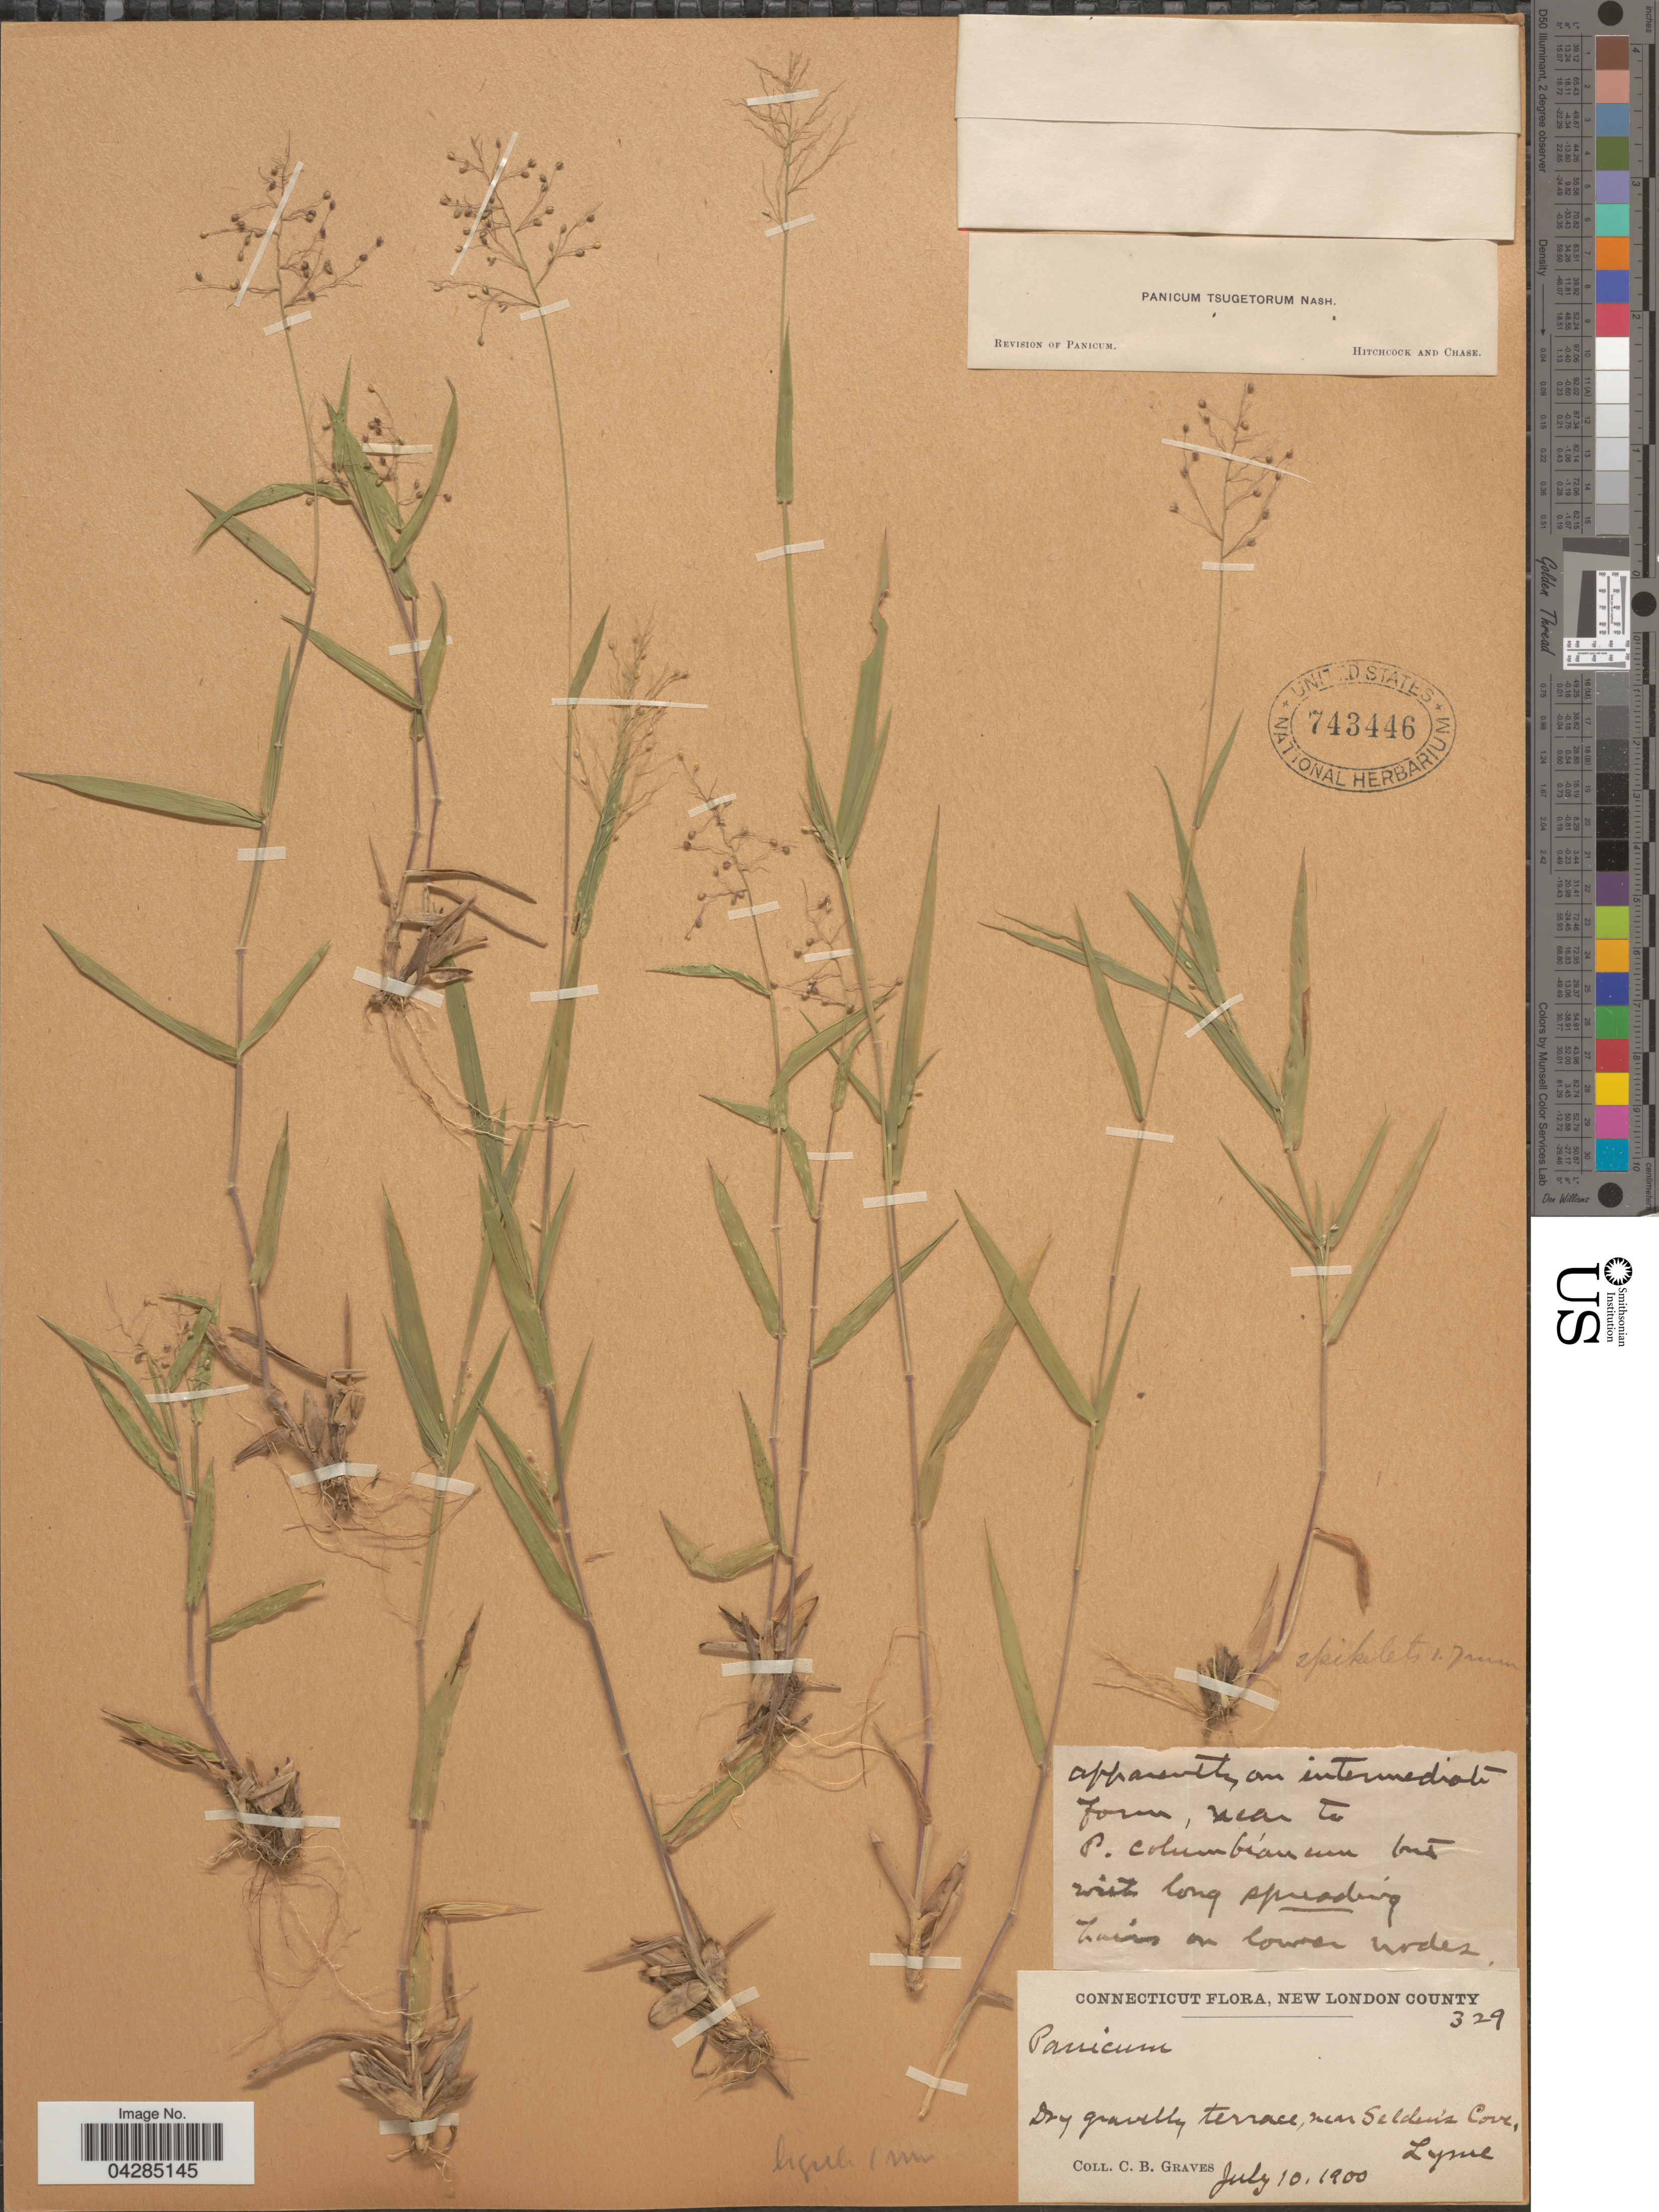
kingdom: Plantae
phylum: Tracheophyta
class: Liliopsida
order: Poales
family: Poaceae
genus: Dichanthelium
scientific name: Dichanthelium portoricense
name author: (Desv. ex Ham.) B.F. Hansen & Wunderlin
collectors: C. Graves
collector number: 329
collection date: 1900-07-10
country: United States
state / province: Connecticut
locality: New London County. Near Selden's Cove.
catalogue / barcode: US 743446